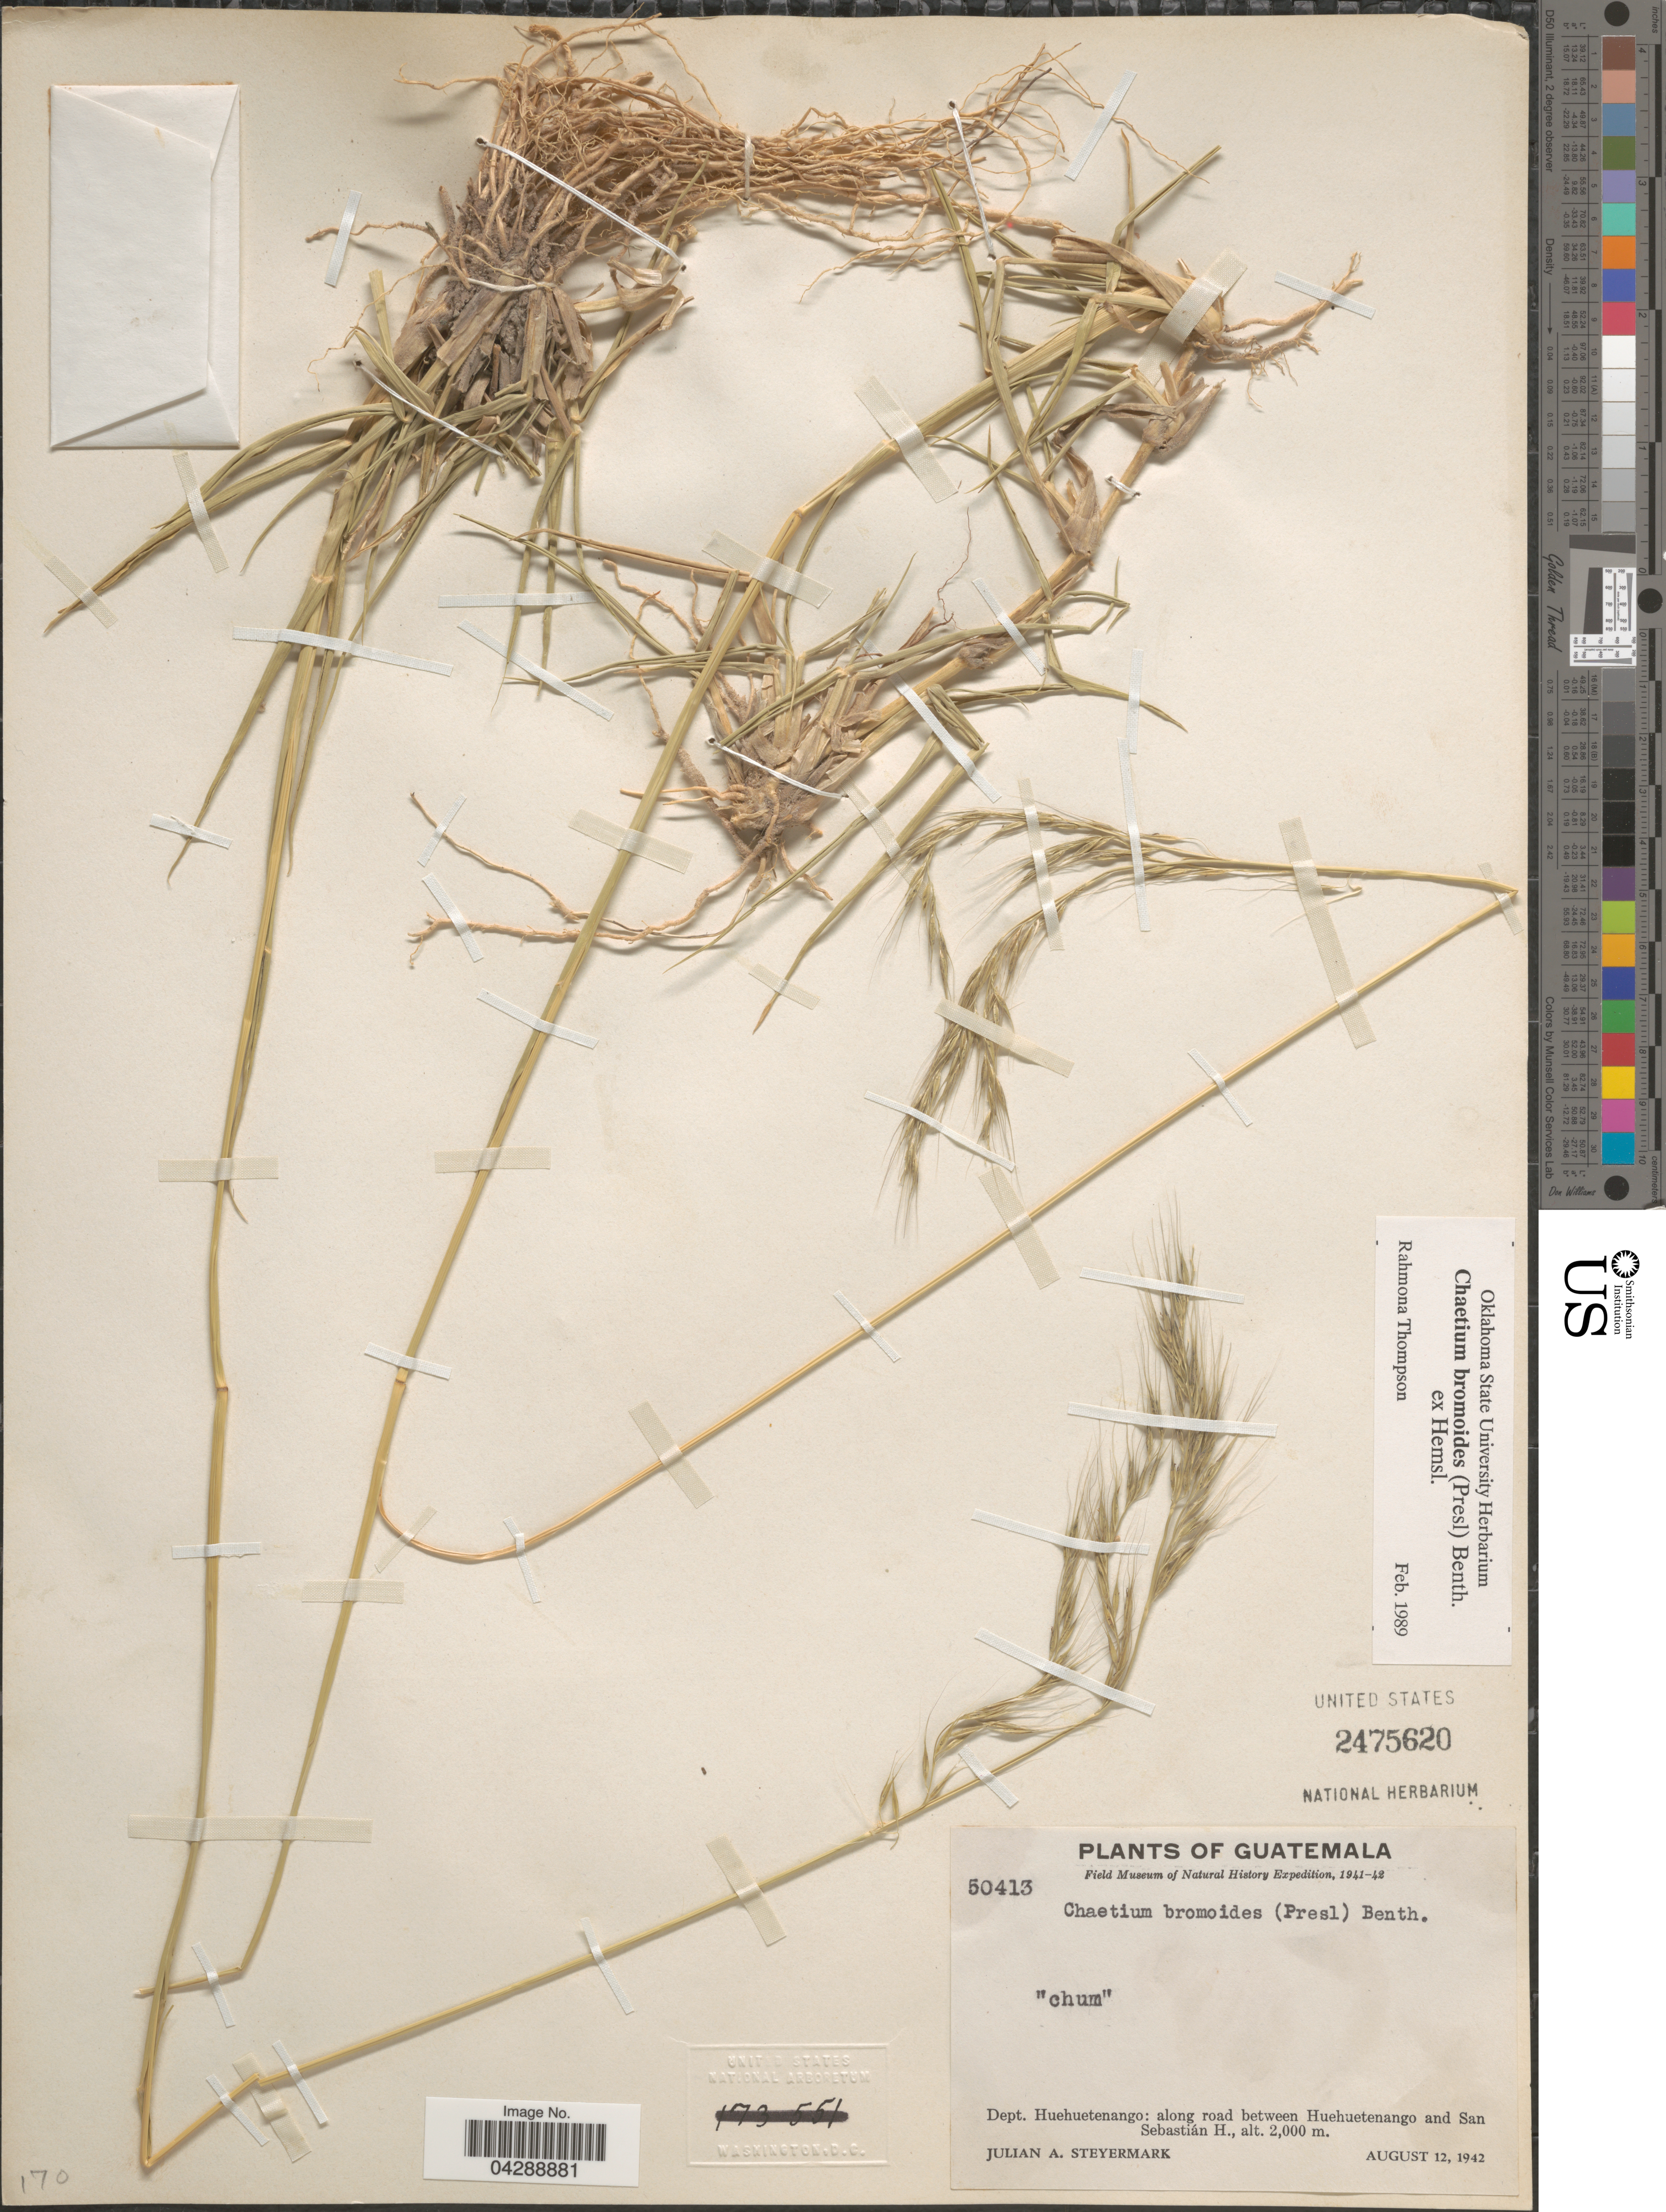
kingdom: Plantae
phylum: Tracheophyta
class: Liliopsida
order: Poales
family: Poaceae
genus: Chaetium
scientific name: Chaetium bromoides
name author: (J. Presl) Benth. ex Hemsl.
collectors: J. Steyermark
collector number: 50413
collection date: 1942-08-12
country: Guatemala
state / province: Huehuetenango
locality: Field Museum of Natural History Expedition, 1941-42. Dept. Huehuetenango: along road between Huehuetenango and San Sebastián H.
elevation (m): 2000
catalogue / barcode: US 2475620